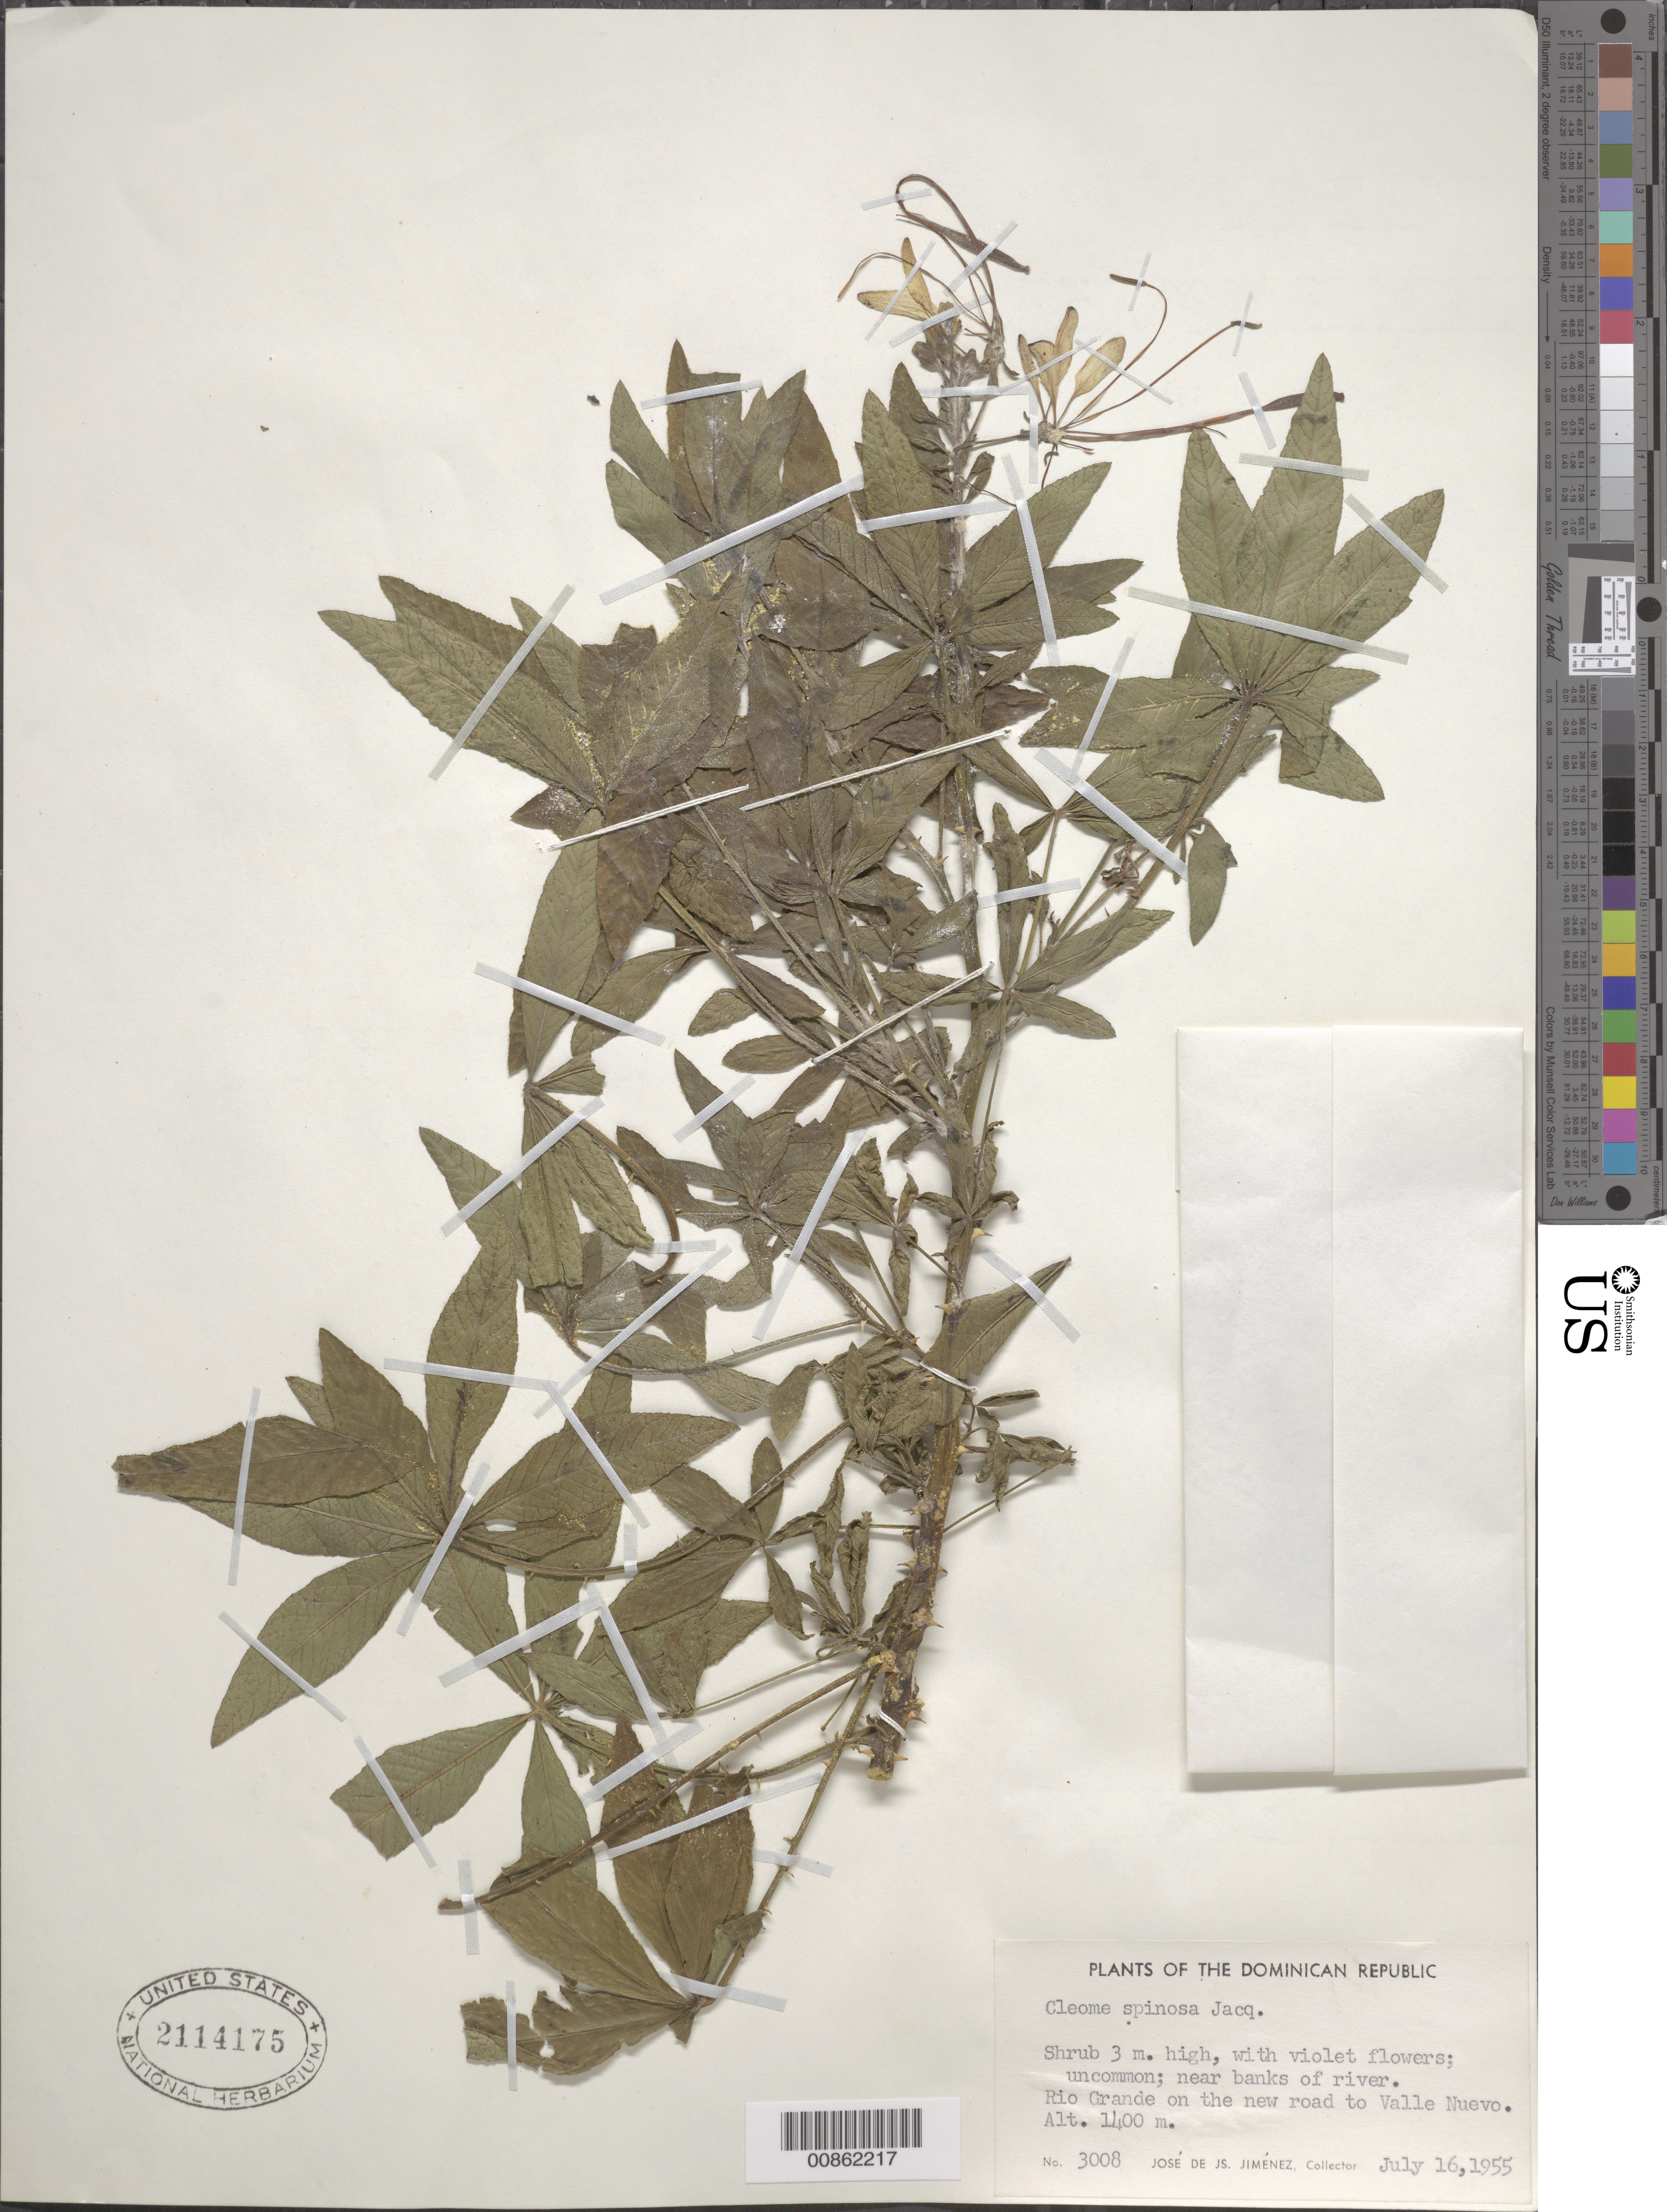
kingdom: Plantae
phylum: Tracheophyta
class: Magnoliopsida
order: Brassicales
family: Cleomaceae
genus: Tarenaya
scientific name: Tarenaya spinosa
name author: (Jacq.) Raf.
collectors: J. J. Jiménez Almonte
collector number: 3008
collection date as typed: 16 Jul 1955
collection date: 1955-07-16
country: Dominican Republic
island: Hispaniola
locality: Río Grande on the new road to Valle Nuevo.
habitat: Near banks of river.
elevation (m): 1400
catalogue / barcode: US 2114175